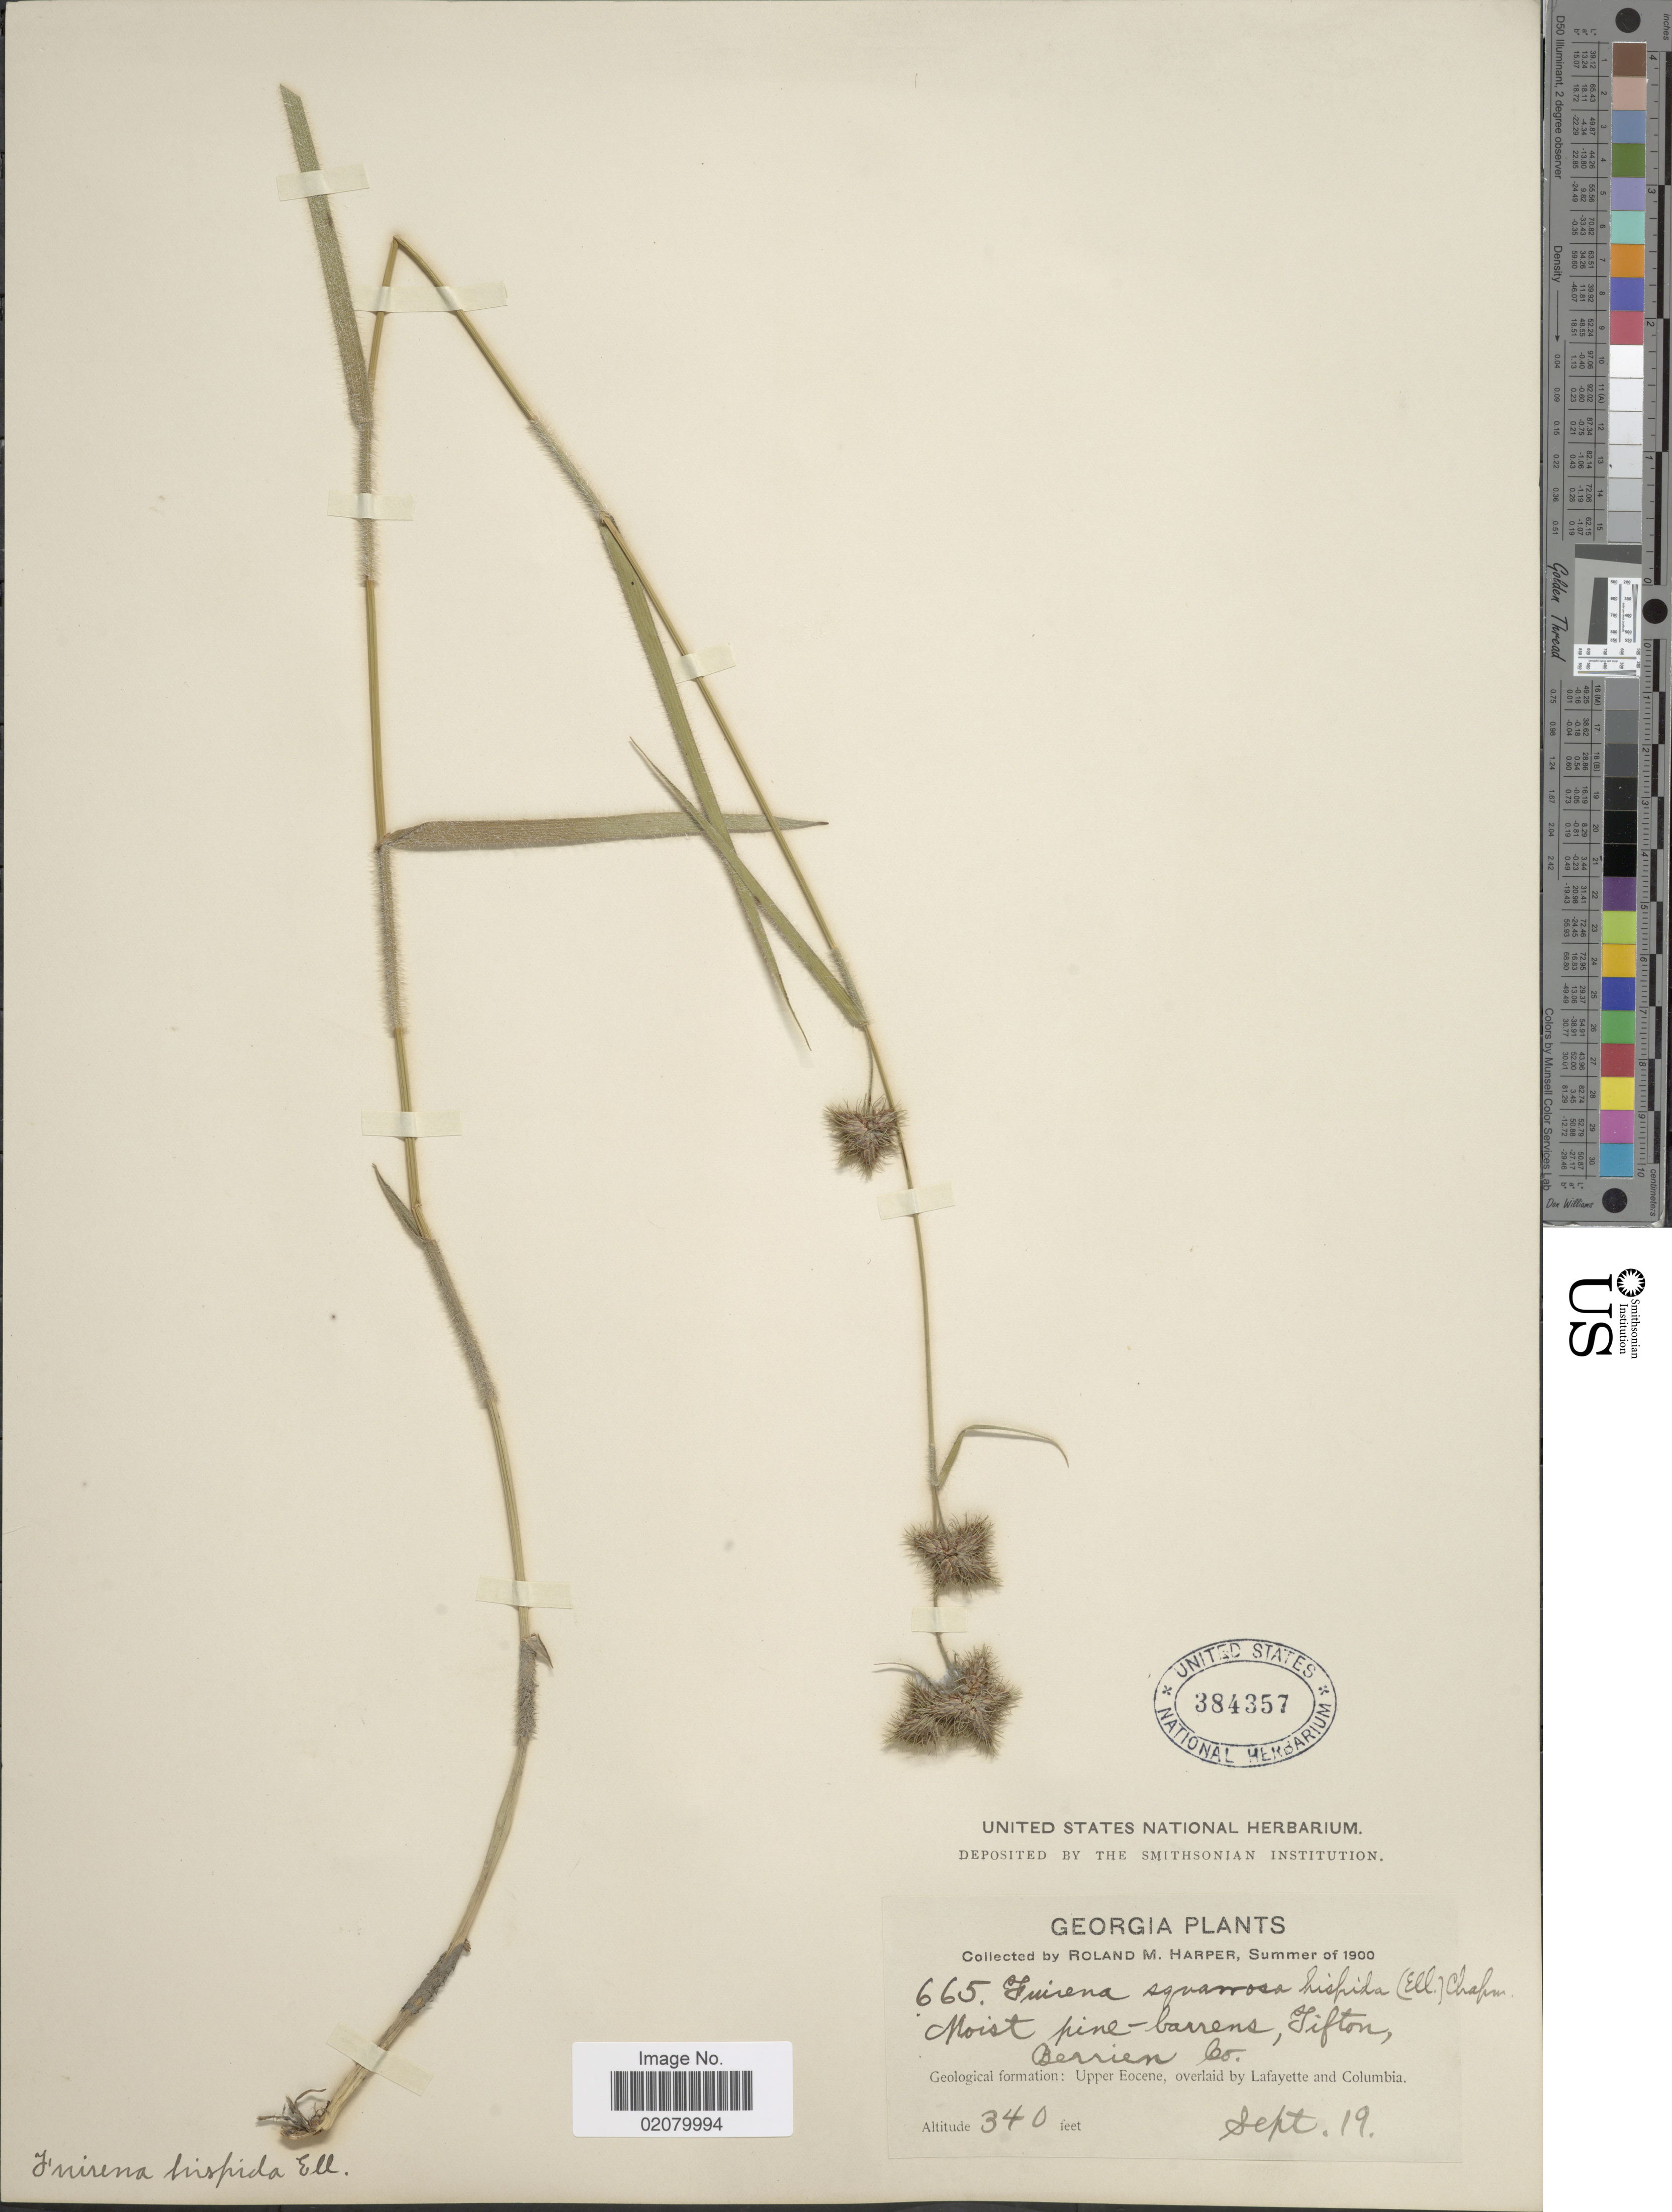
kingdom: Plantae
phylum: Tracheophyta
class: Liliopsida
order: Poales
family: Cyperaceae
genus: Fuirena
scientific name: Fuirena squarrosa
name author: Michx.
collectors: R. M. Harper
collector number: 665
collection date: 1900-09-19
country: United States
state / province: Georgia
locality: Moist pine-barrens, Tifton, Berrien Co. Upper Eocene, overlaid by Lafayette and Columbia.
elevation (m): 104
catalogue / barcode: US 384357